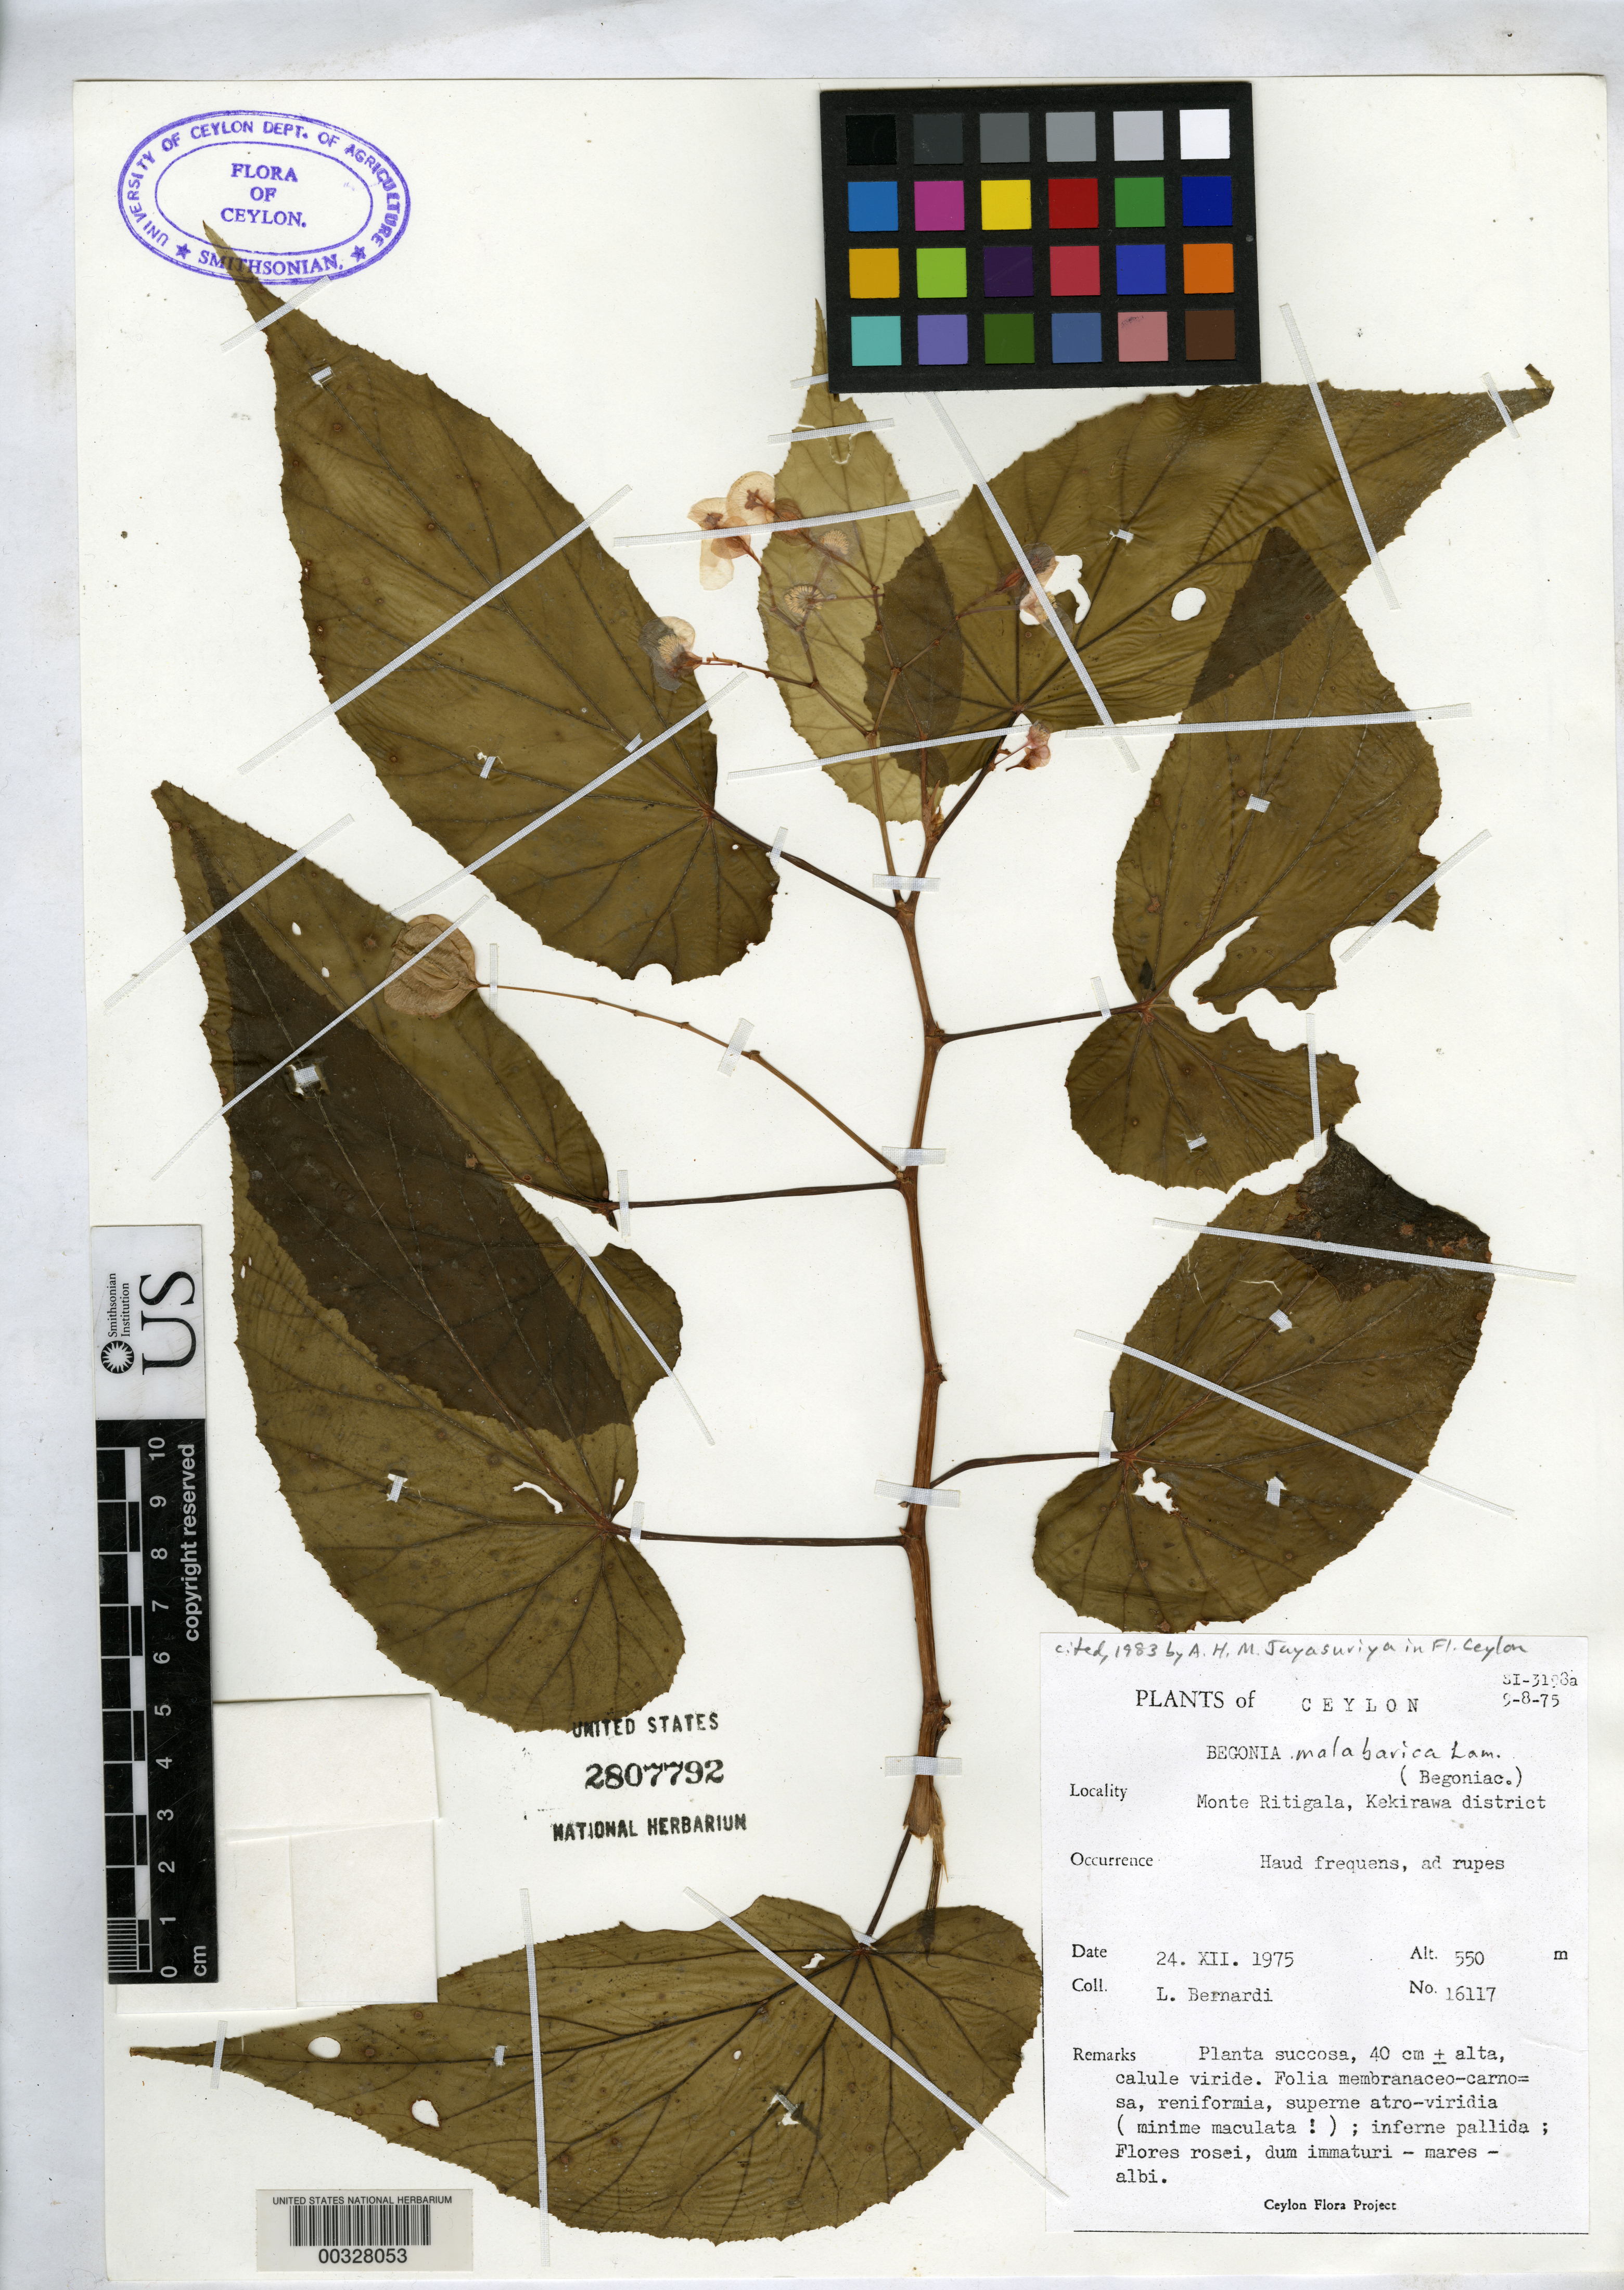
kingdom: Plantae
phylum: Tracheophyta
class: Magnoliopsida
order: Cucurbitales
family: Begoniaceae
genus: Begonia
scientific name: Begonia malabarica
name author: Lam.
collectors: L. Bernardi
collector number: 16117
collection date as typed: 24 Dec 1975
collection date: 1975-12-24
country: Sri Lanka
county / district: Kekirawa Dist.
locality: Monte ritigala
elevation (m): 550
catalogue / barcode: US 2807792